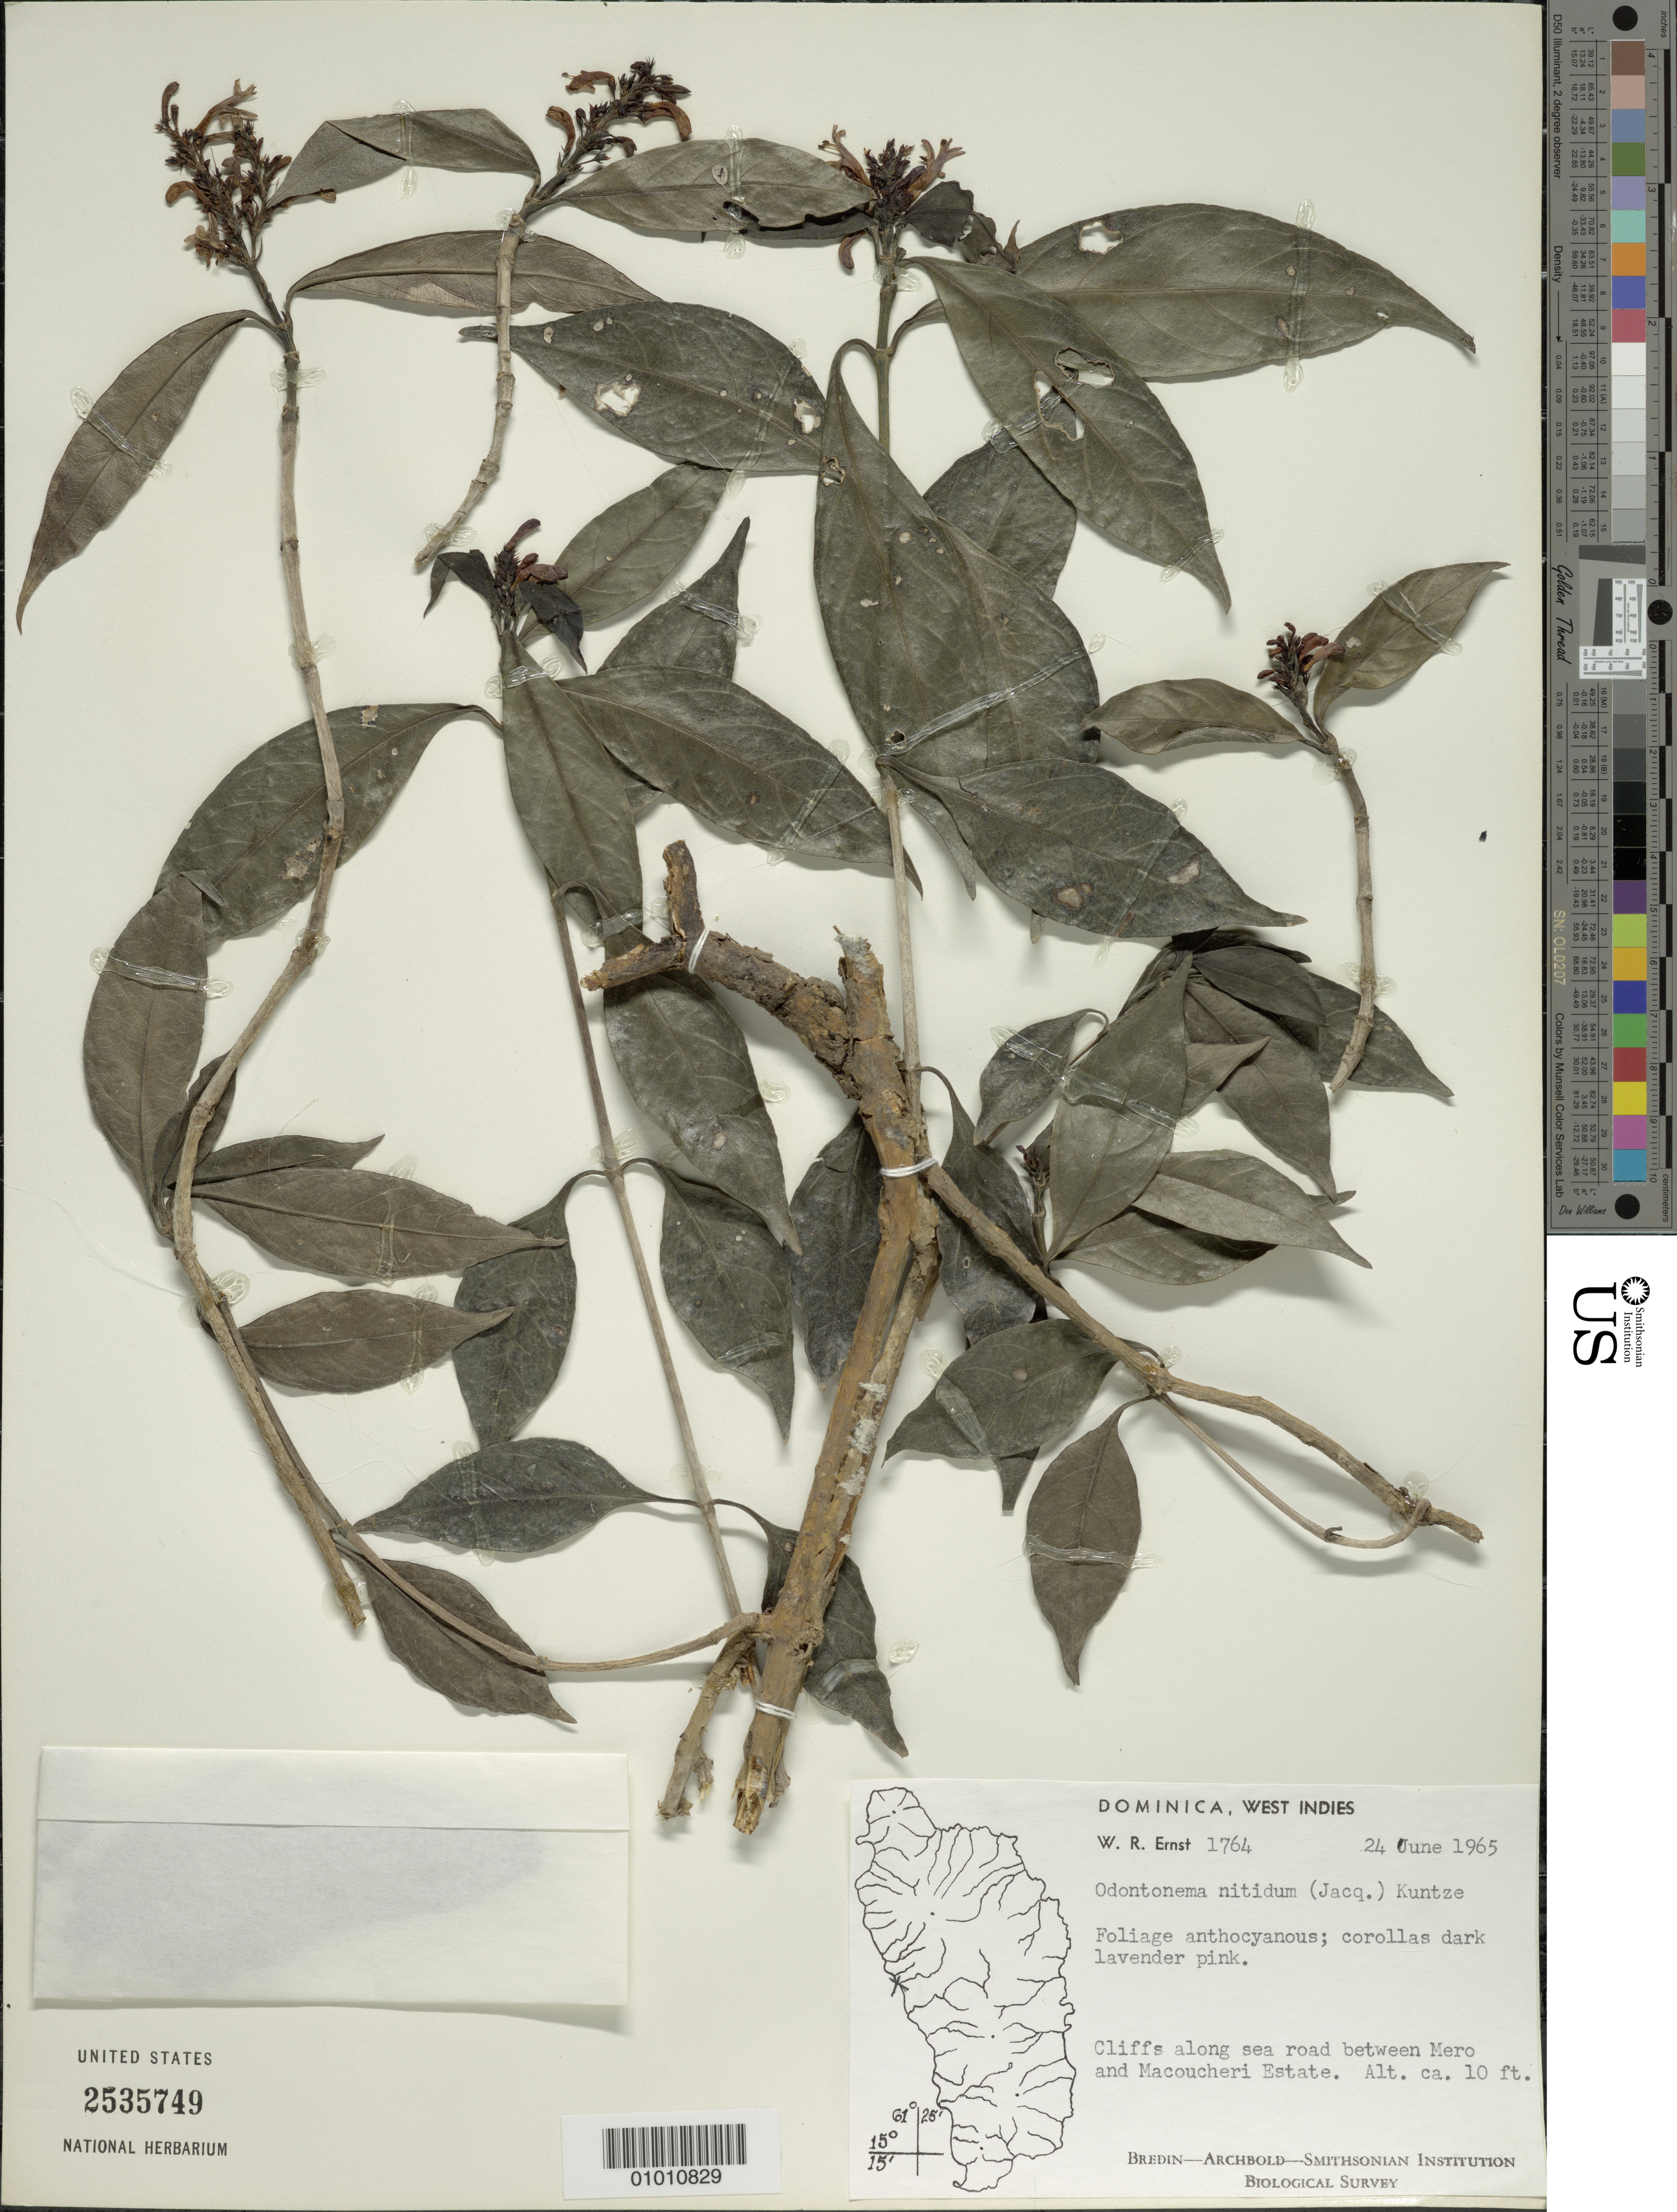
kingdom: Plantae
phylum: Tracheophyta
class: Magnoliopsida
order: Lamiales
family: Acanthaceae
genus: Odontonema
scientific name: Odontonema nitidum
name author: (Jacq.) Kuntze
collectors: W. R. Ernst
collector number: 1764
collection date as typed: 24 Jun 1965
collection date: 1965-06-24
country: Dominica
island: Dominica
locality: Sea road between Mero and Macoucheri Estate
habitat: Cliffs along sea road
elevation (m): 3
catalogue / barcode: US 2535749